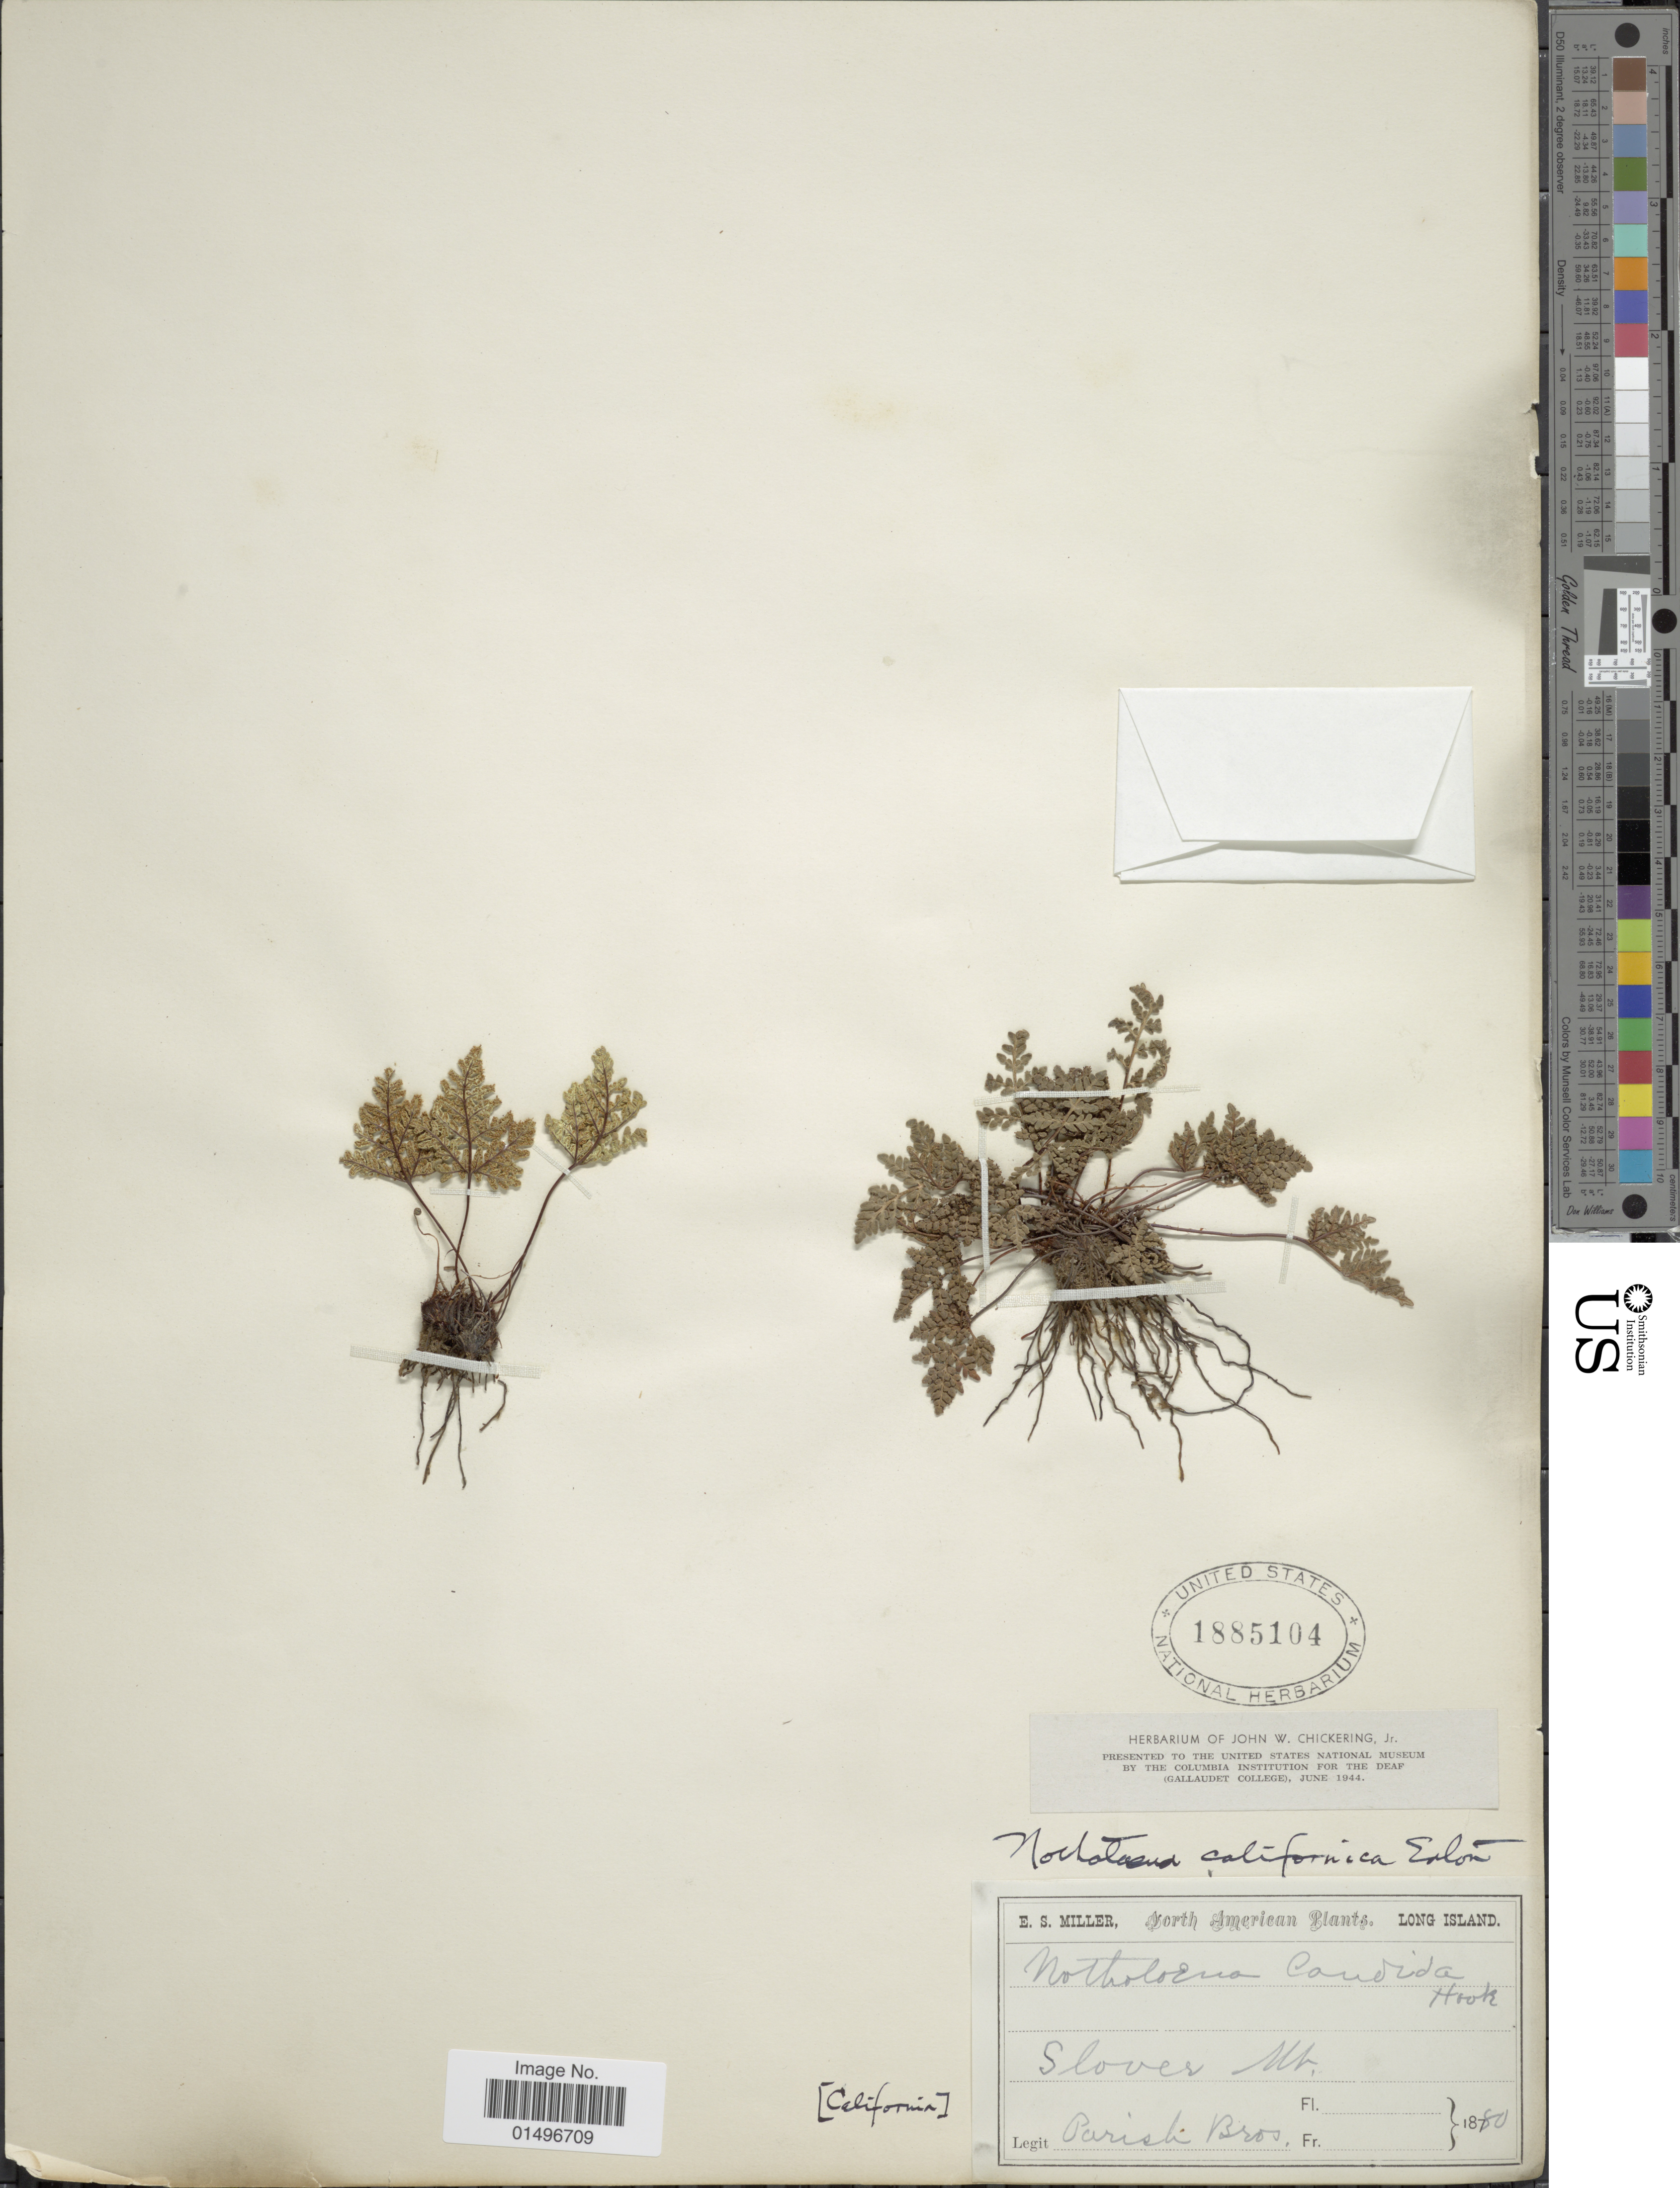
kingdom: Plantae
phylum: Tracheophyta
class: Polypodiopsida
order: Polypodiales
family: Pteridaceae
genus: Aspidotis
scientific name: Aspidotis californica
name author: (Hook.) Nutt. ex Copel.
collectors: Parish Bros.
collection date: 1880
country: United States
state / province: California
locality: California, Slover Mt., Long Island.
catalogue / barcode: US 1885104